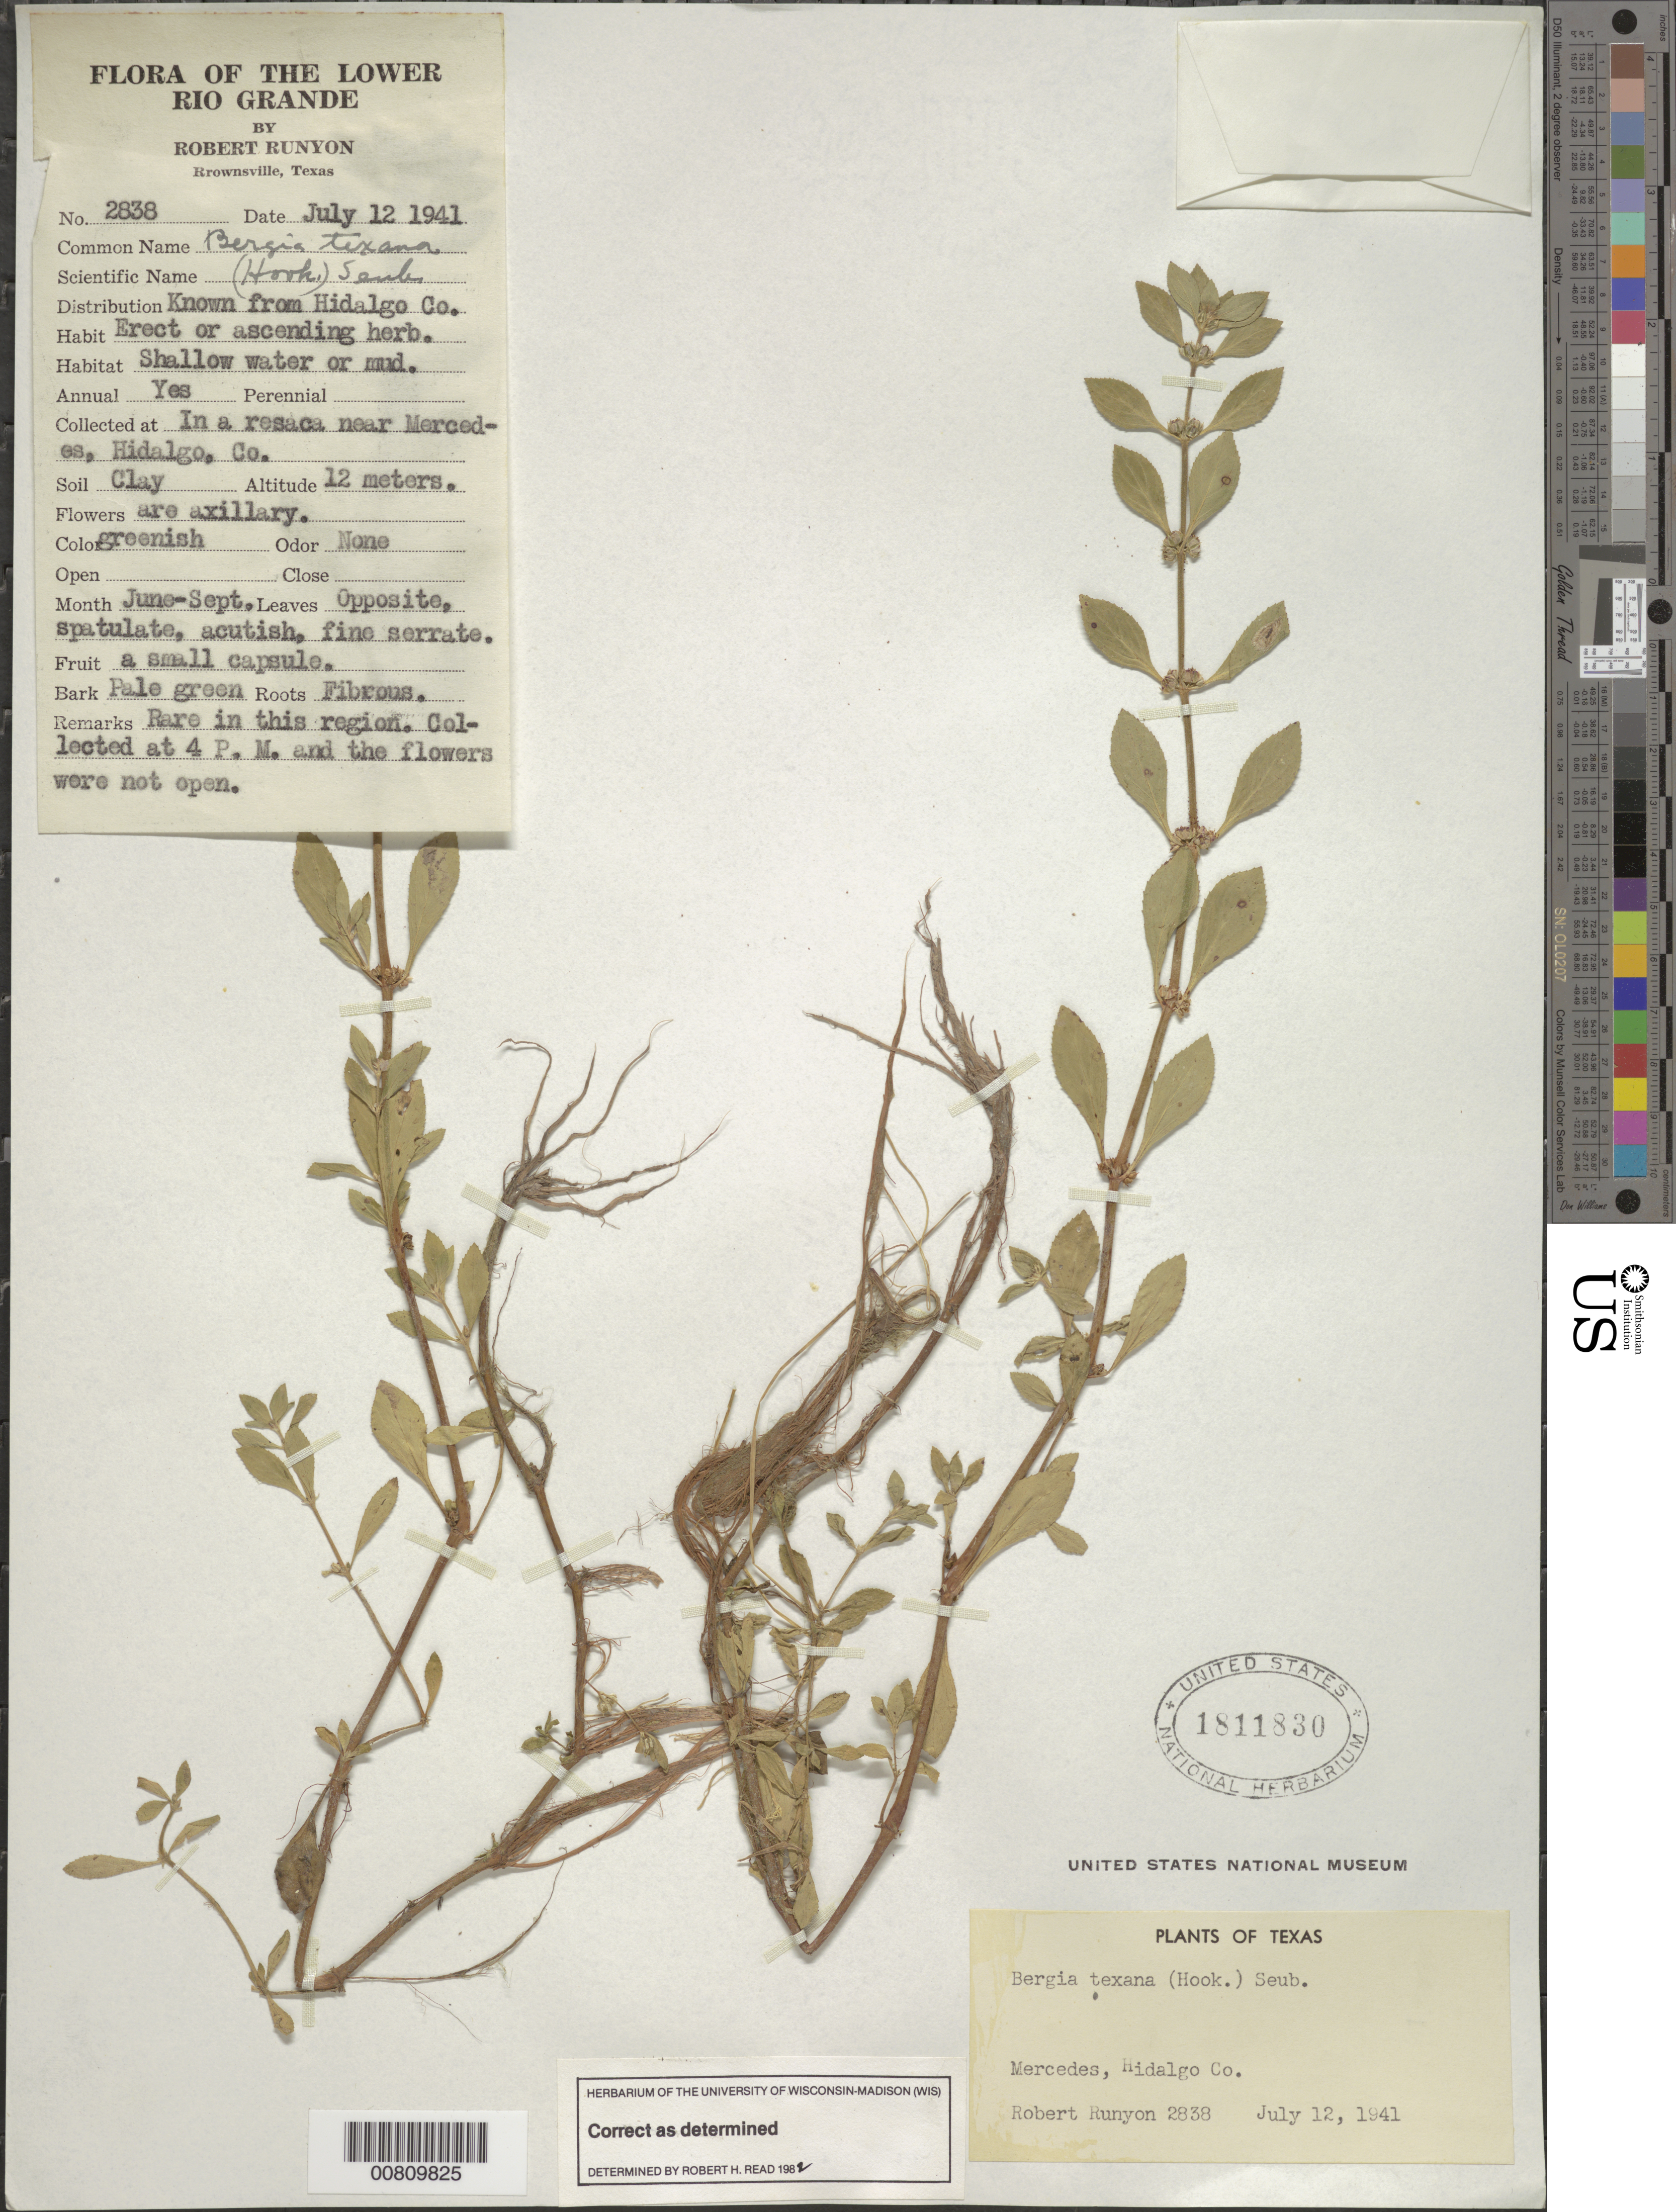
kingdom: Plantae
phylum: Tracheophyta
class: Magnoliopsida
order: Malpighiales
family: Elatinaceae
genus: Bergia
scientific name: Bergia texana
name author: (Hook.) Seub.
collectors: R. Runyon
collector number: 2838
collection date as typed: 12 Jul 1941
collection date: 1941-07-12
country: United States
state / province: Texas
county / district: Hidalgo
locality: Mercedes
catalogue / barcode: US 1811830